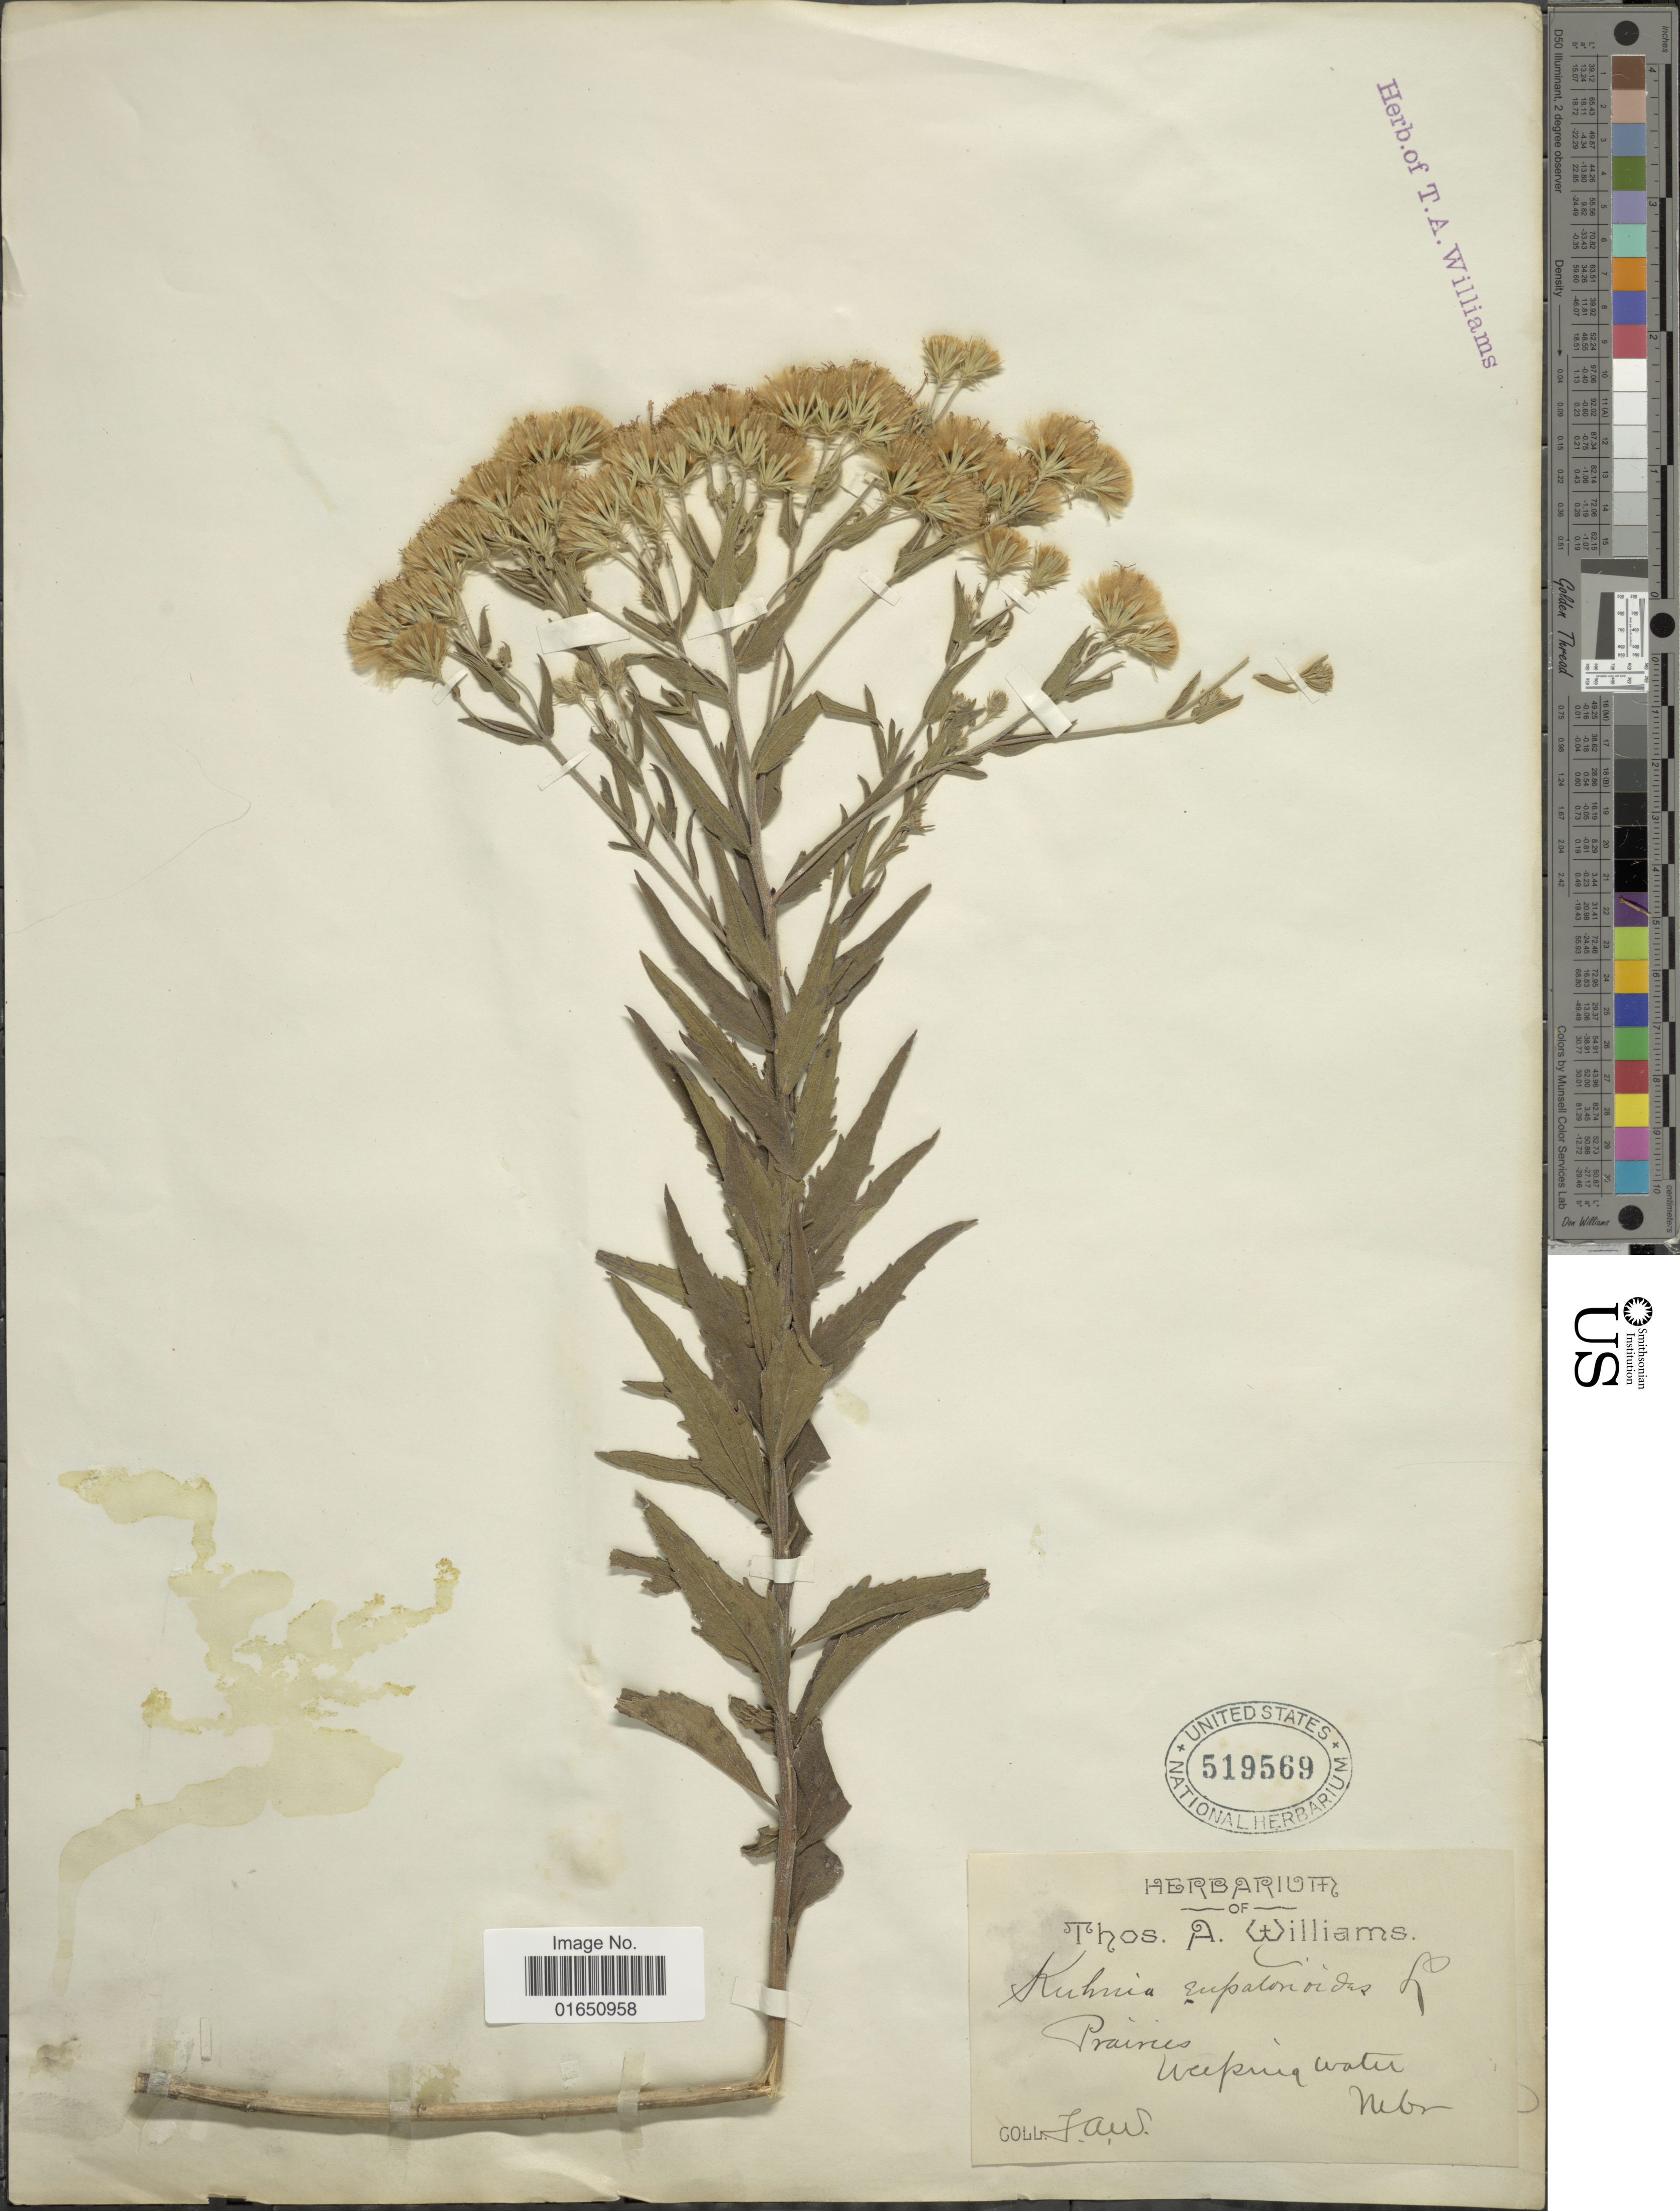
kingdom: Plantae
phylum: Tracheophyta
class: Magnoliopsida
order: Asterales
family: Asteraceae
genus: Brickellia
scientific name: Brickellia eupatorioides var. corymbulosa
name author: (Torr. & A. Gray) Shinners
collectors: T. A. Williams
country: United States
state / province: Nebraska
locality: Prairies, Weeping water, Nebr.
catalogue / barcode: US 519569